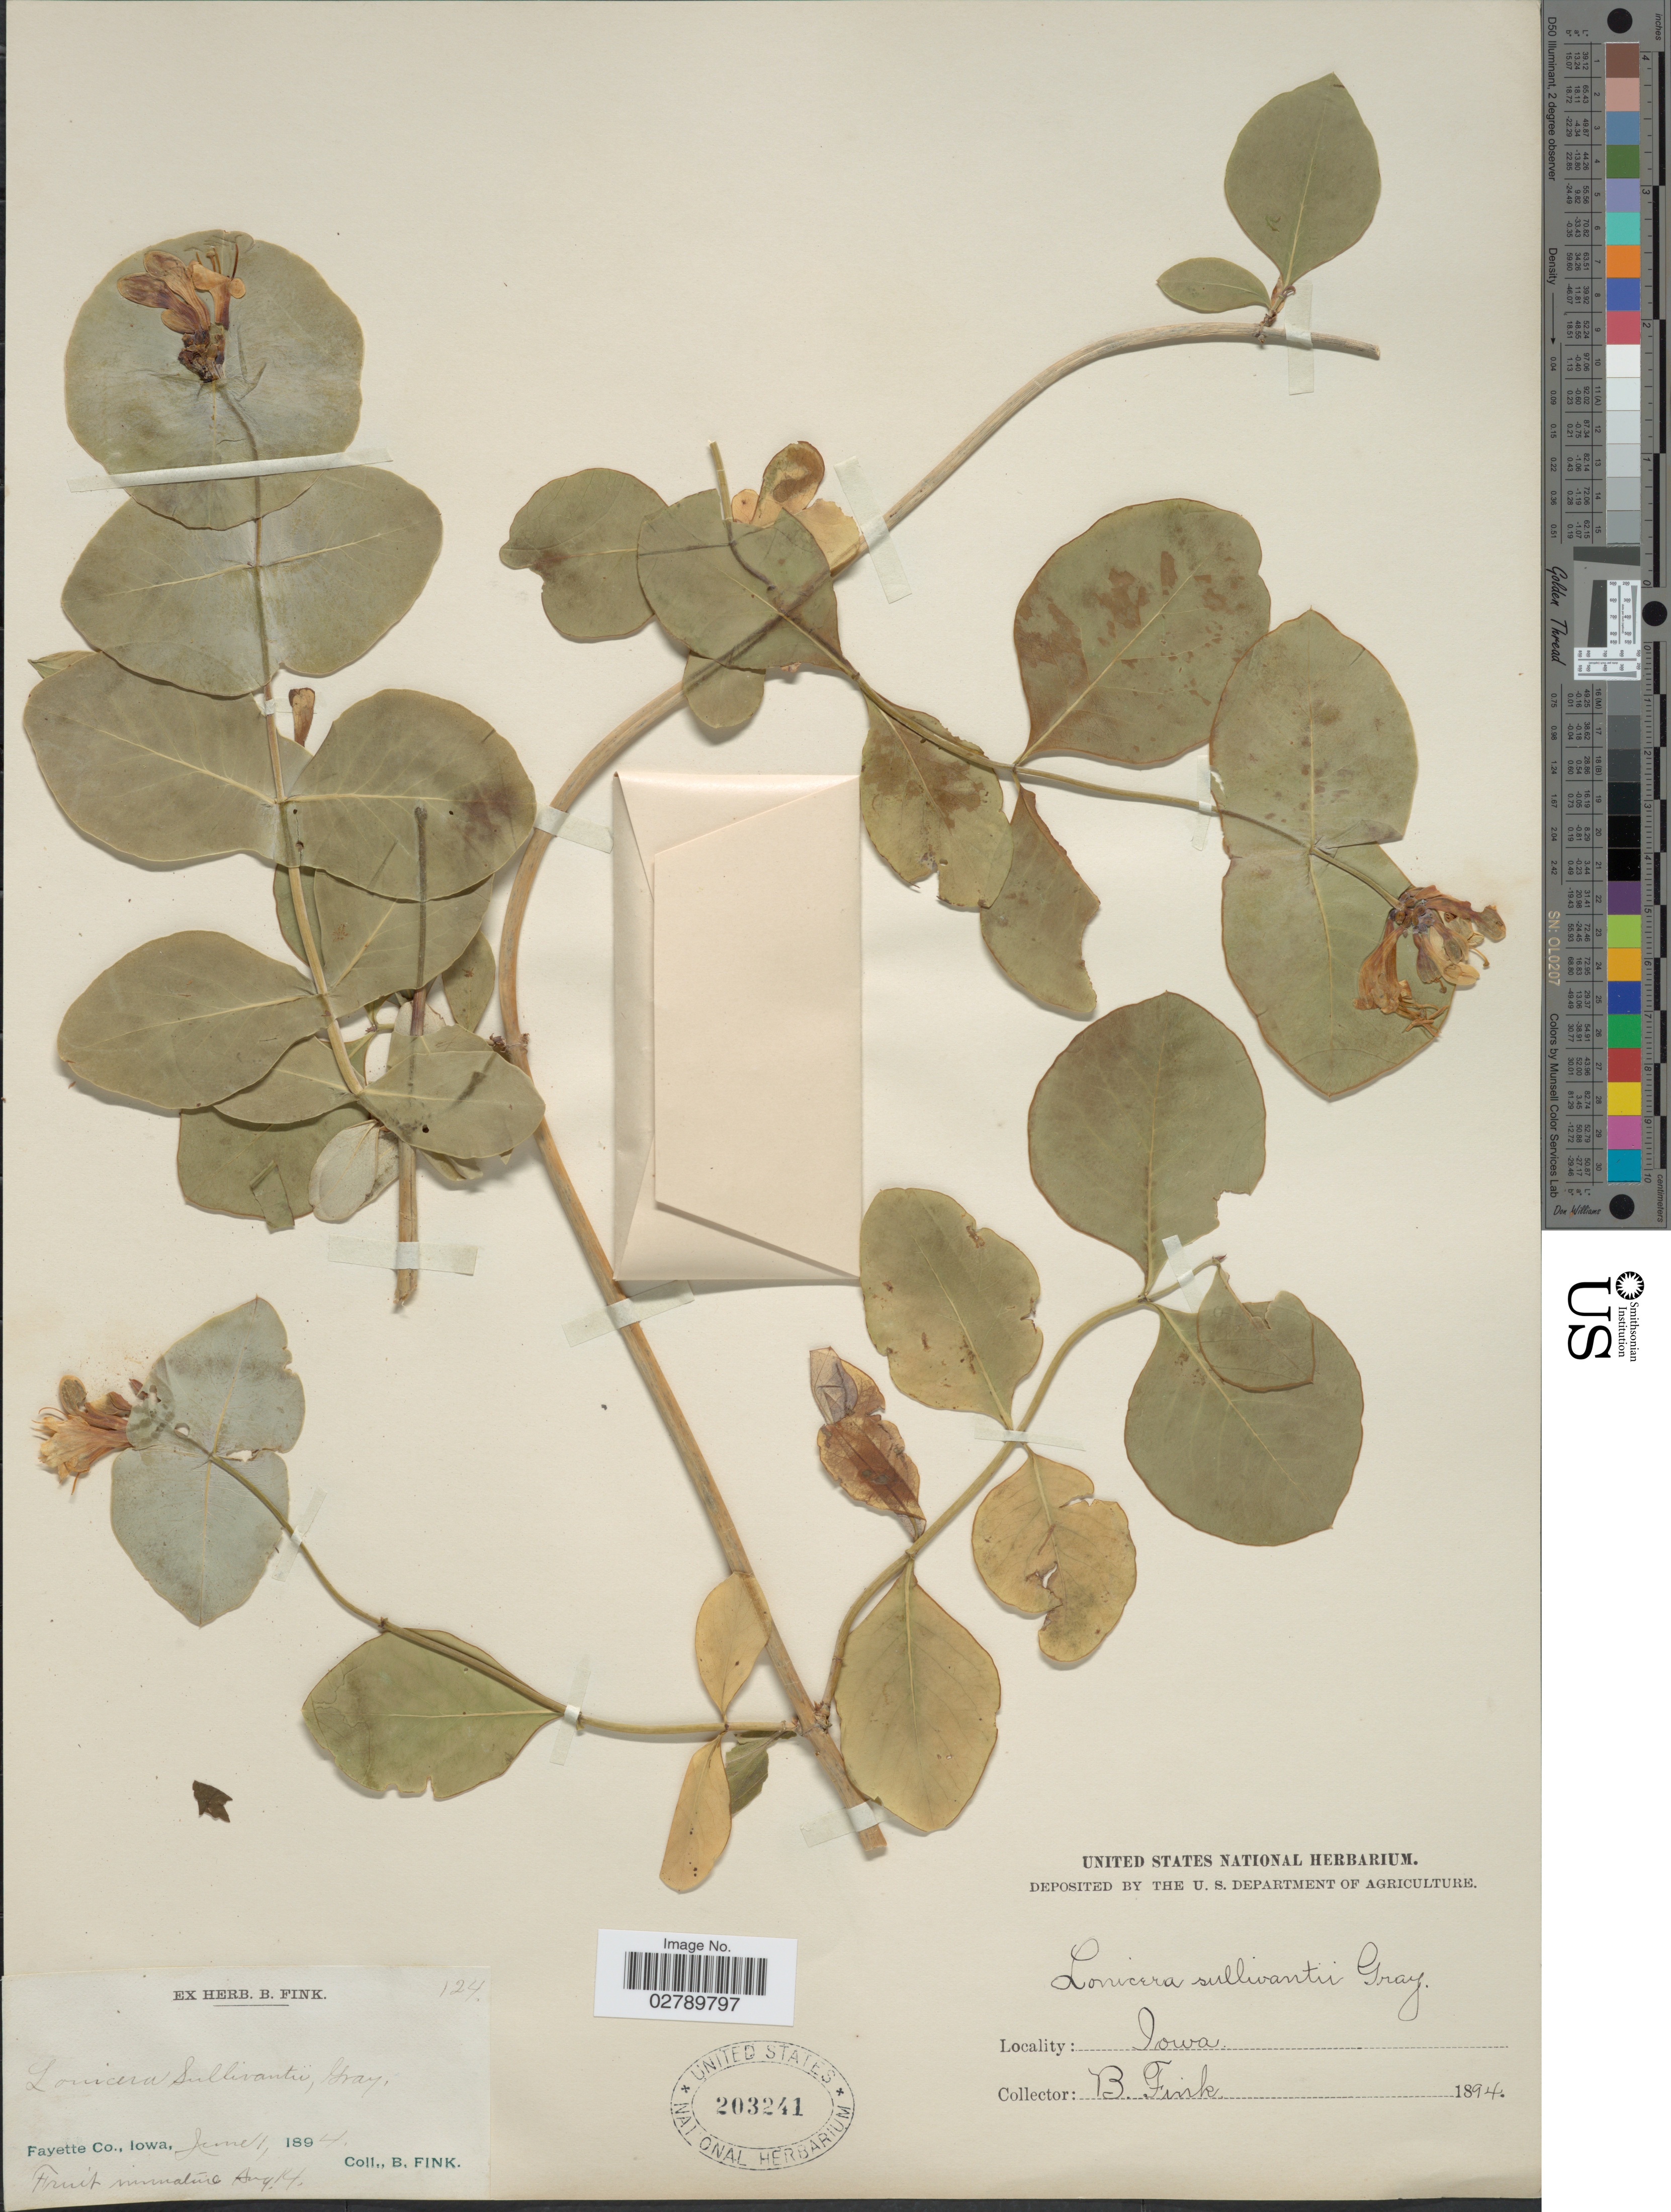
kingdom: Plantae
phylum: Tracheophyta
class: Magnoliopsida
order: Dipsacales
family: Caprifoliaceae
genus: Lonicera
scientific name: Lonicera prolifera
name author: (O. Kirchner) Booth ex Rehder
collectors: B. Fink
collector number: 124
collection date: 1894-06-11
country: United States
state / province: Iowa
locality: Fayette Co.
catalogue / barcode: US 203241